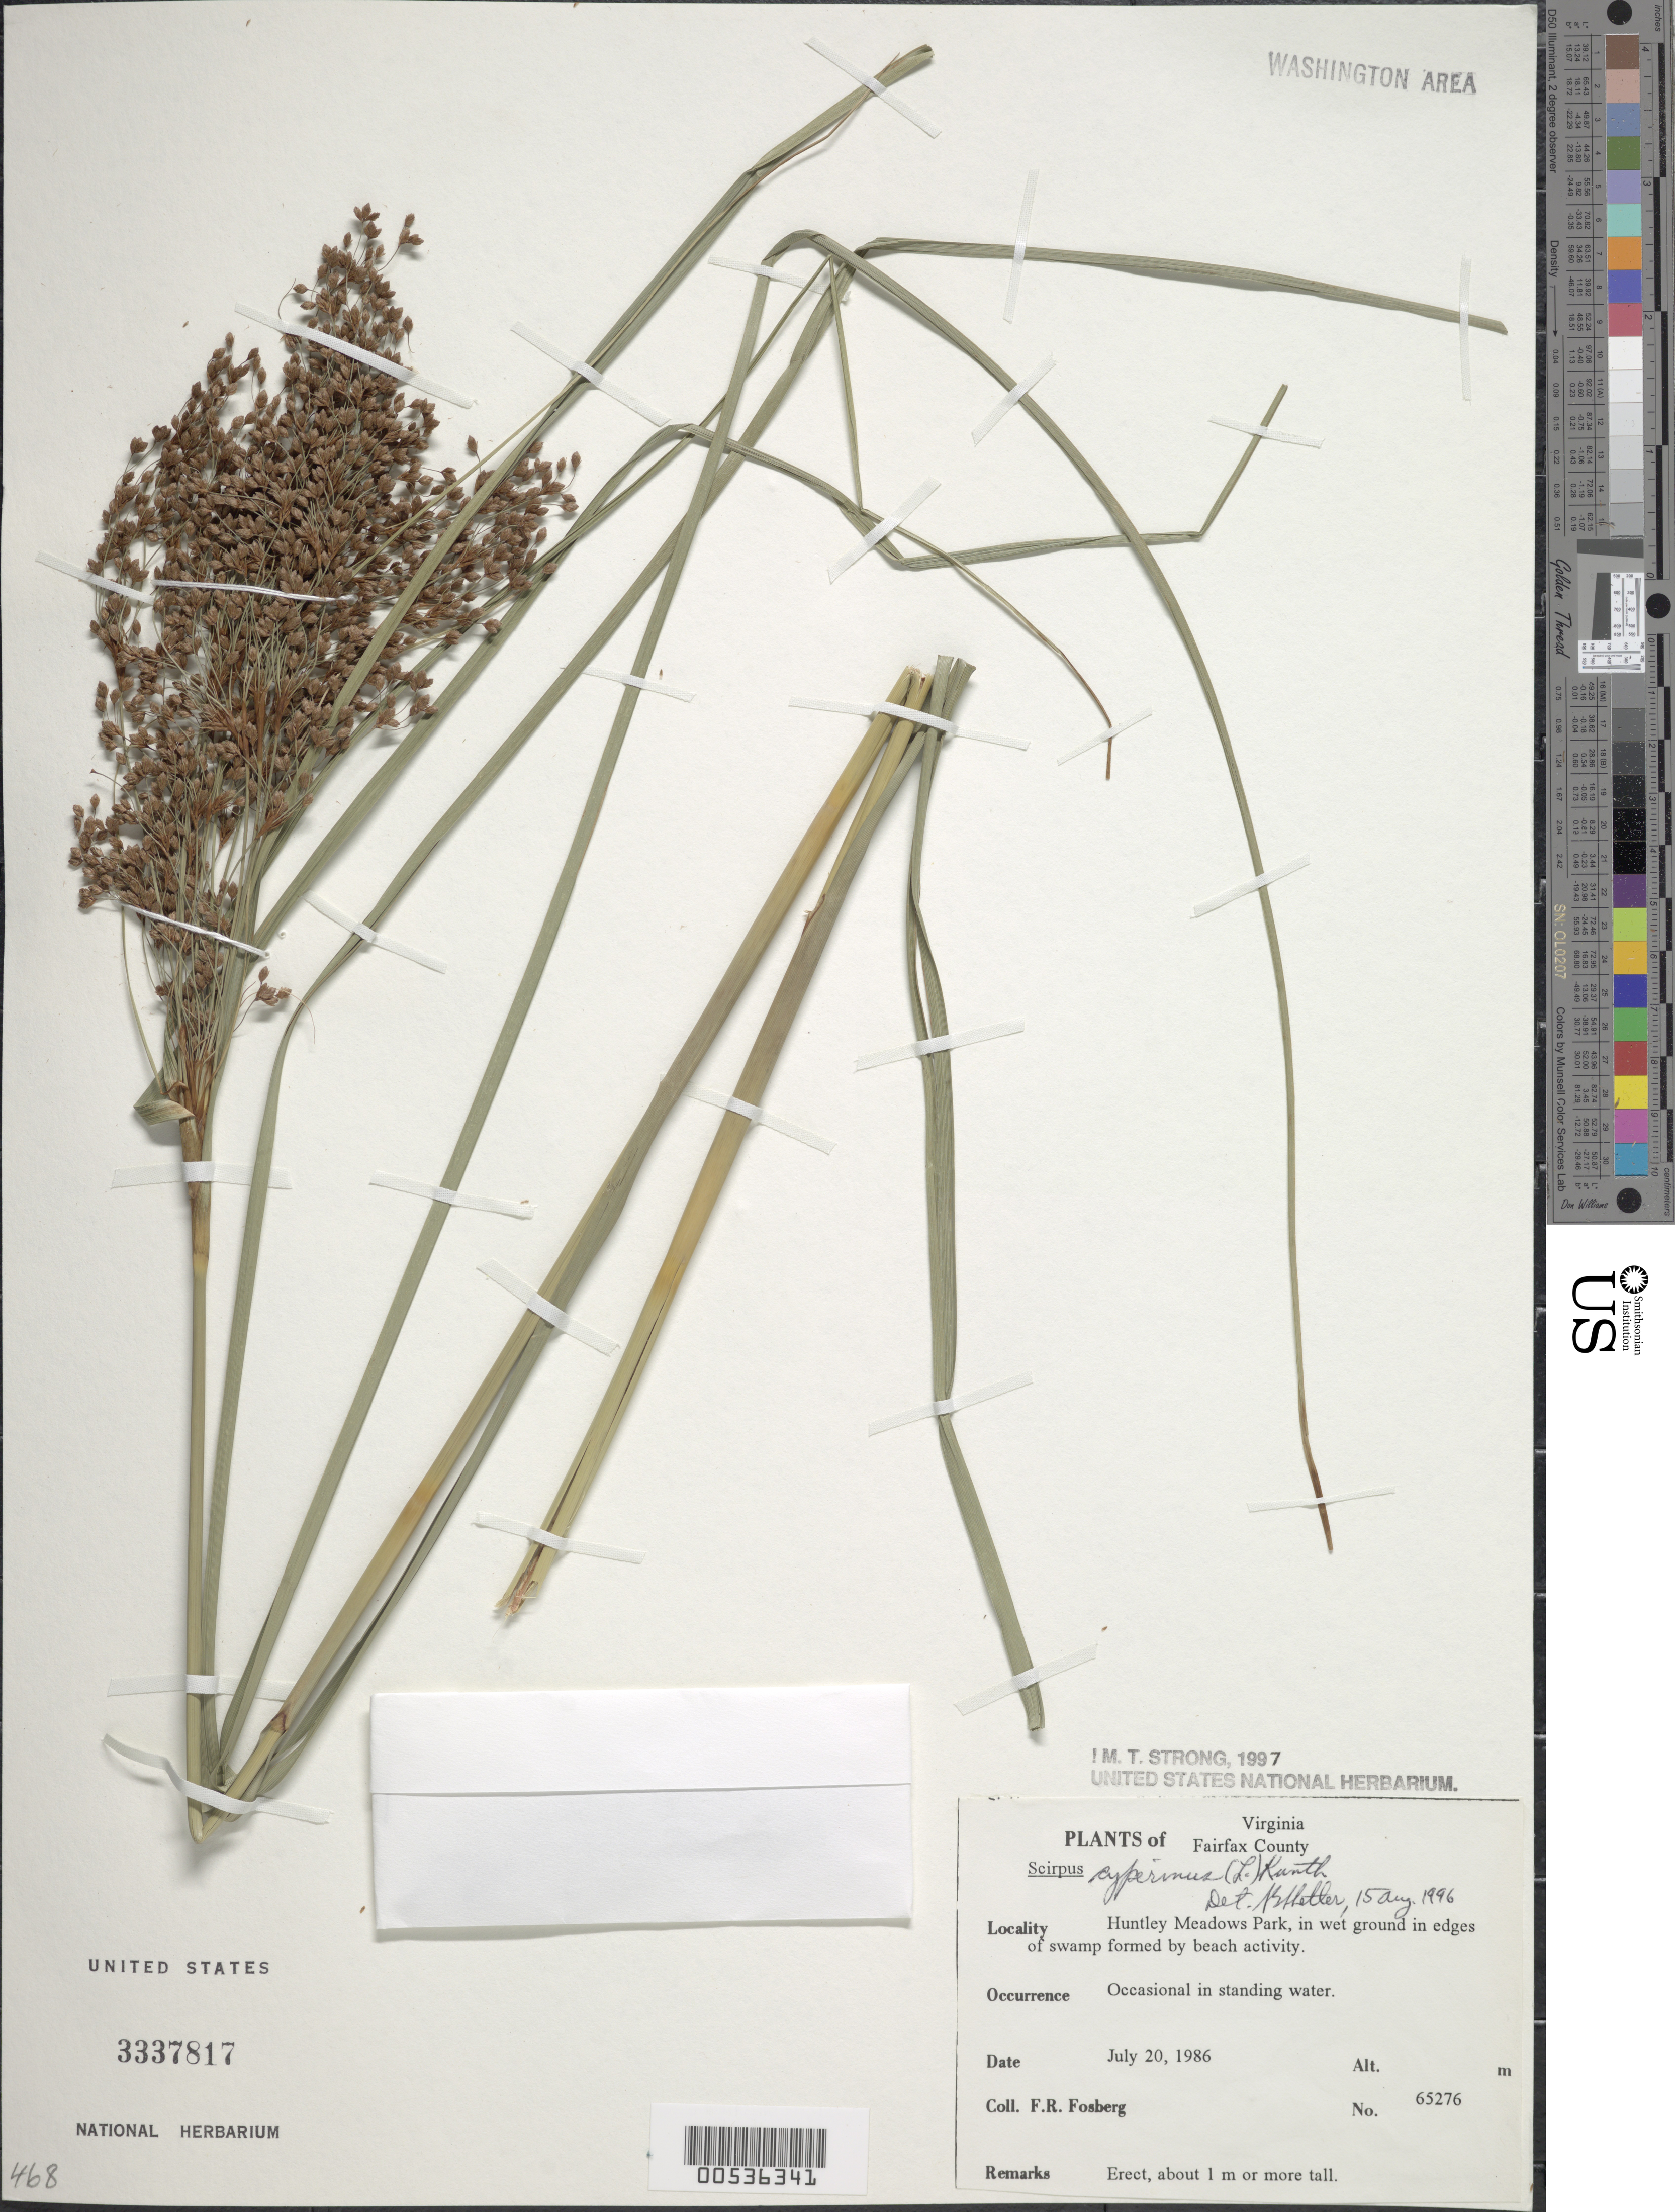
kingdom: Plantae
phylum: Tracheophyta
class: Liliopsida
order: Poales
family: Cyperaceae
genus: Scirpus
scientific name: Scirpus cyperinus (L.) Kunth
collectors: F. R. Fosberg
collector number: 65276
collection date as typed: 20 Jul 1986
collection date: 1986-07-20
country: United States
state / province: Virginia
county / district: Fairfax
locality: Huntley Meadows Park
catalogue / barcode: US 3337817